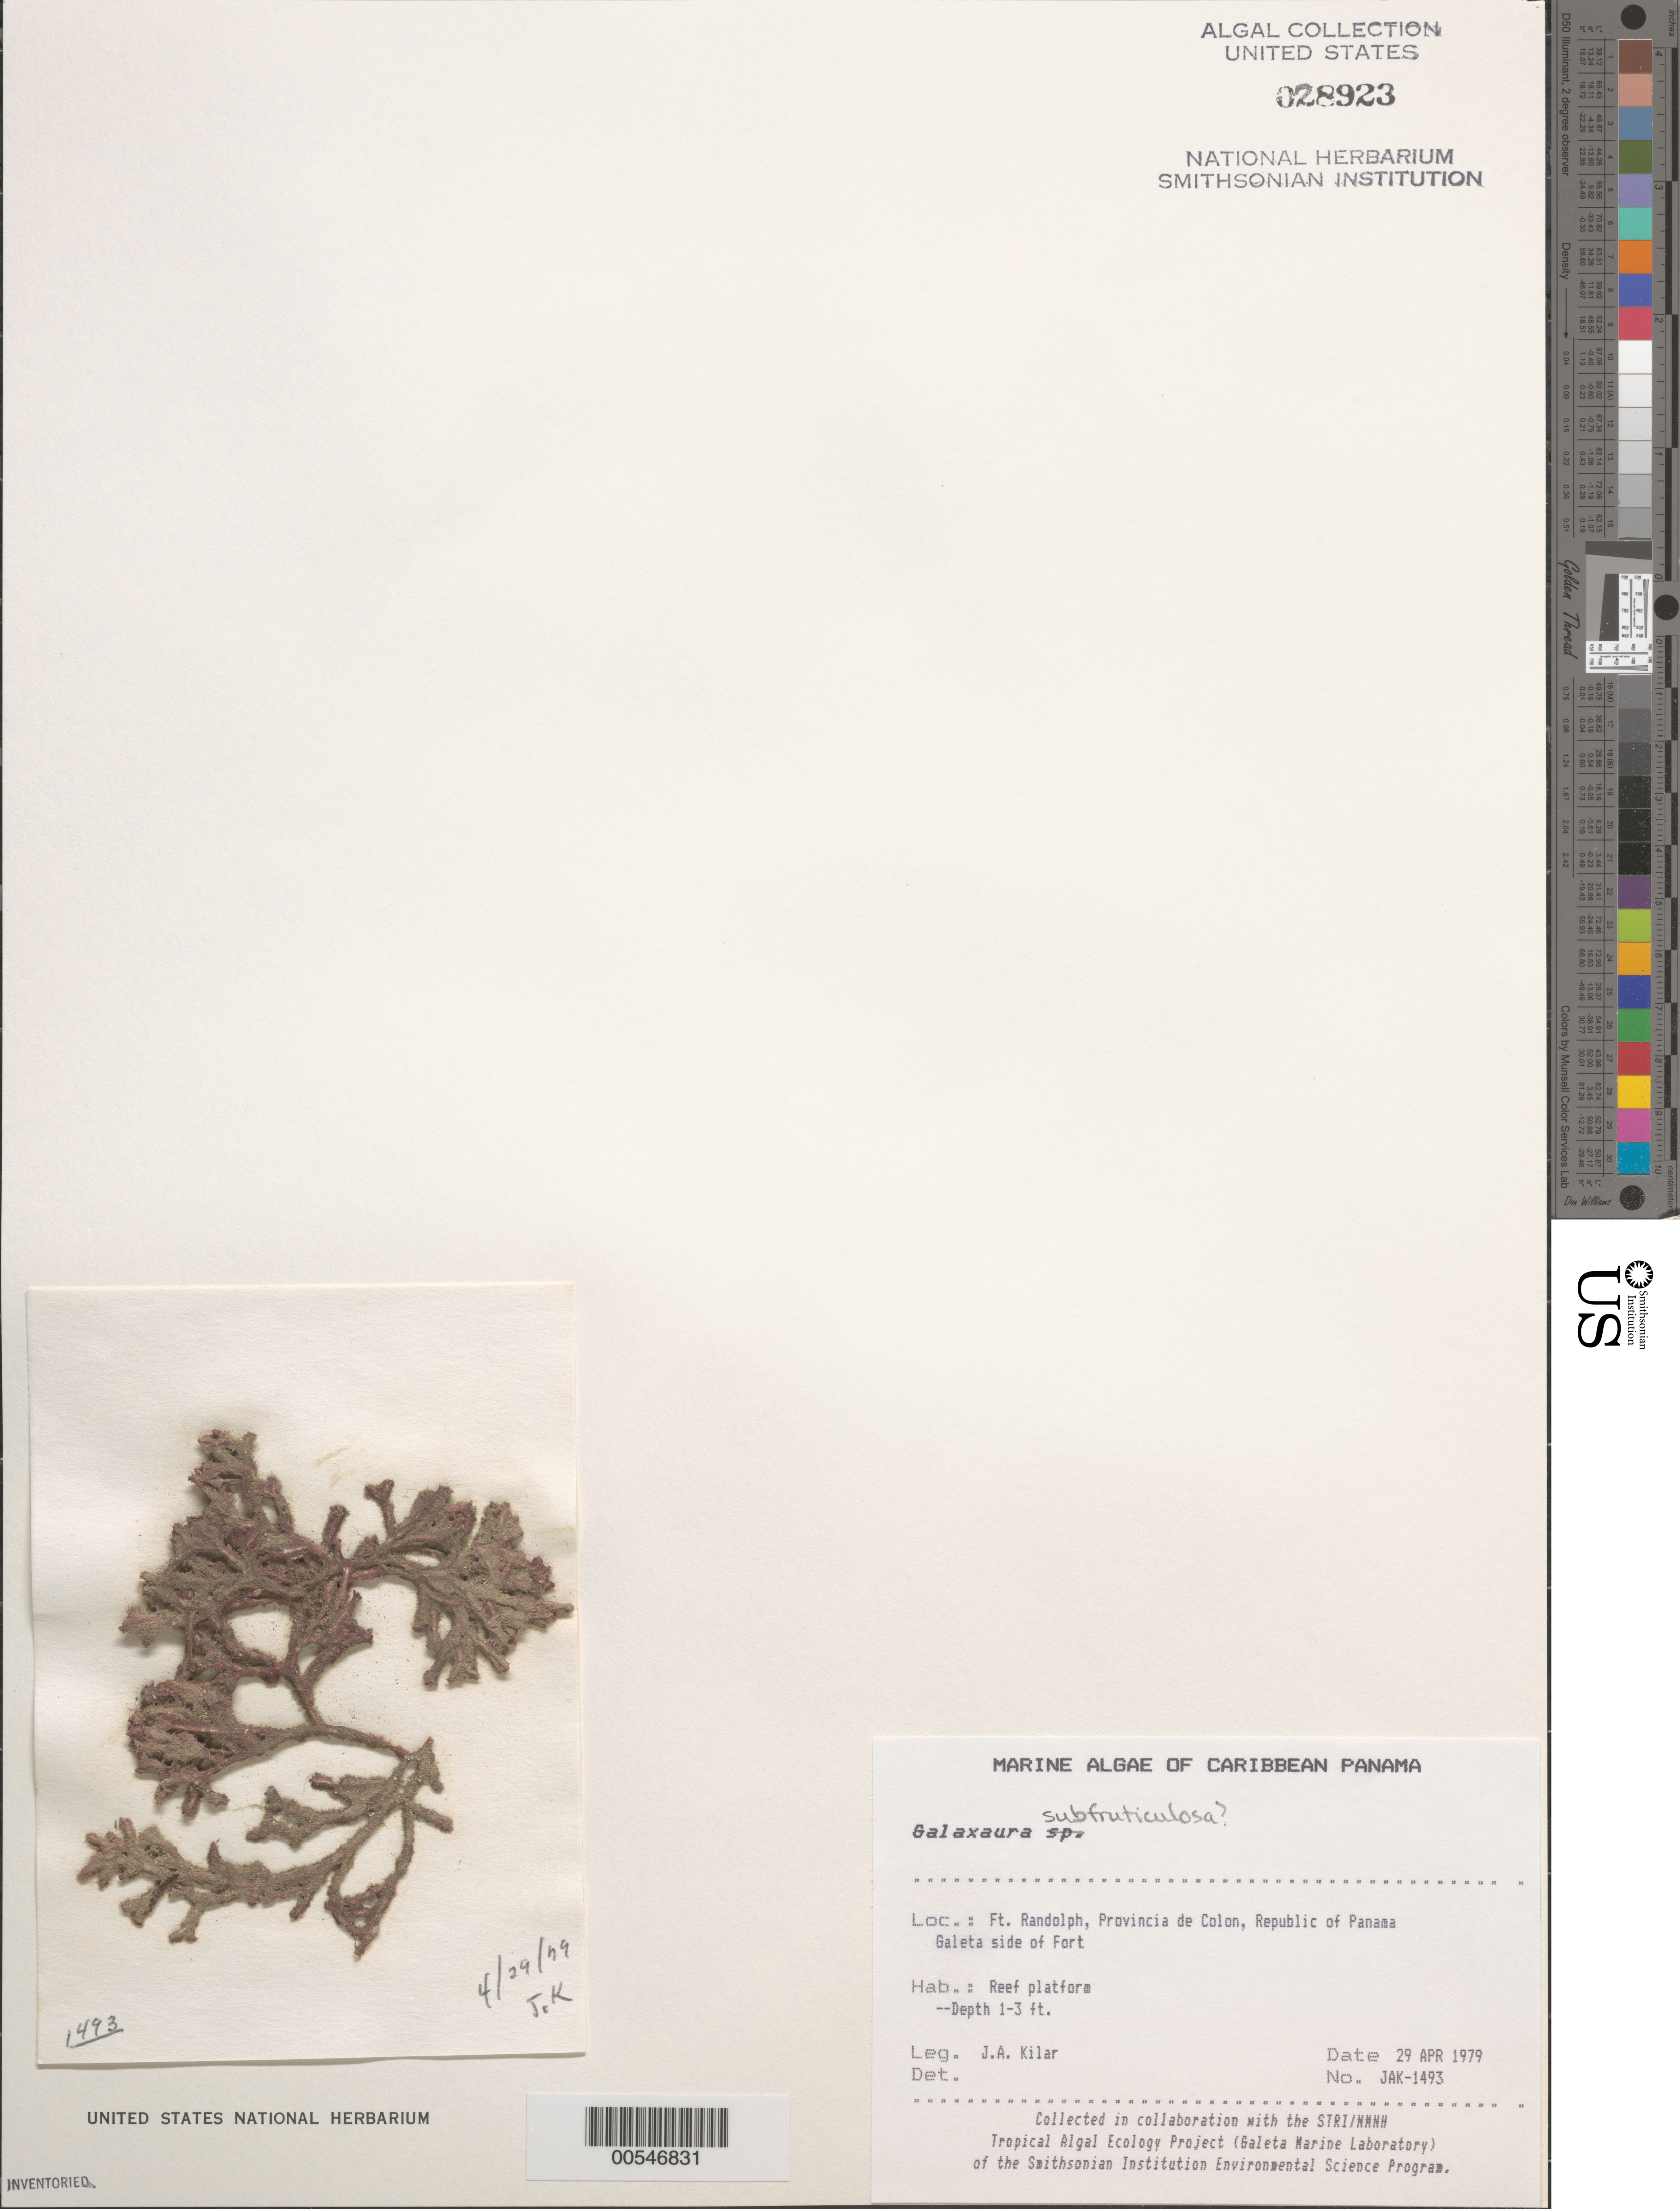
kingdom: Plantae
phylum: Rhodophyta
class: Florideophyceae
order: Nemaliales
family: Galaxauraceae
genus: Galaxaura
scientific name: Galaxaura rugosa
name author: (Ellis & Sol.) J.V.Lamouroux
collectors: J. A. Kilar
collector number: JAK-1493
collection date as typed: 29 Apr 1979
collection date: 1979-04-29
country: Panama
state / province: Colón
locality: Fort Randolph, Galeta side of fort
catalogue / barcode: US 28923